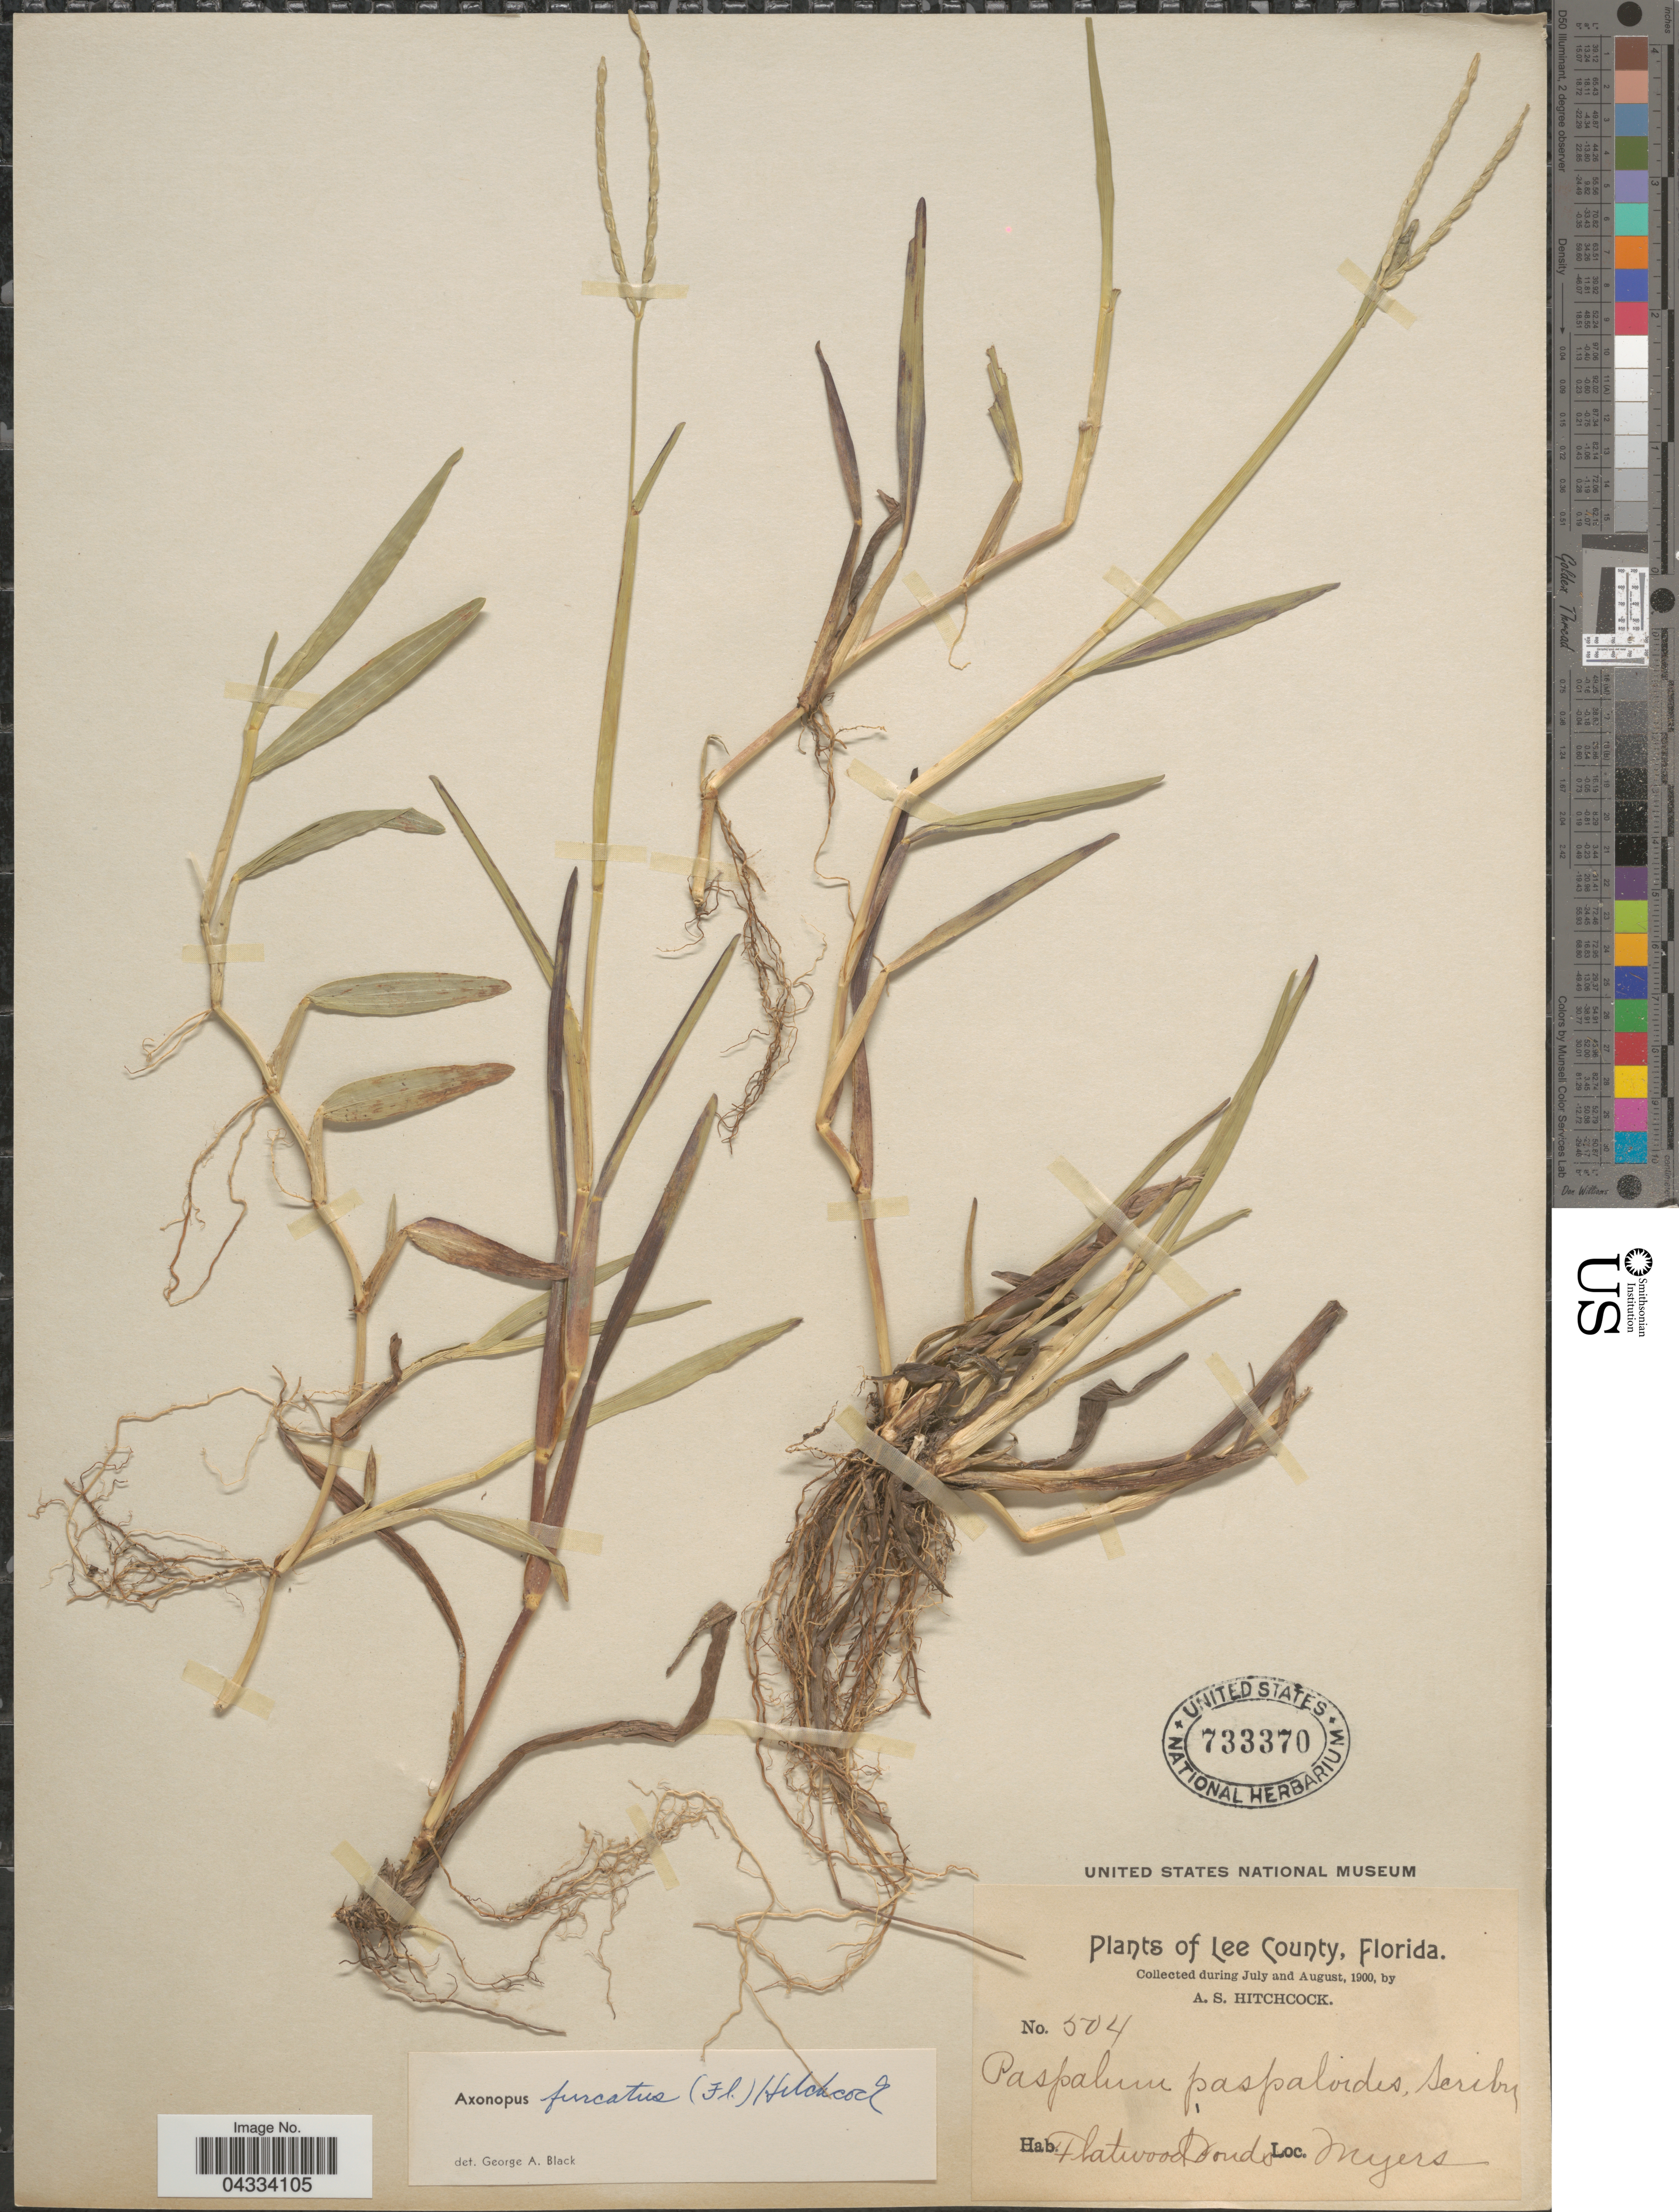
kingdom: Plantae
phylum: Tracheophyta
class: Liliopsida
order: Poales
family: Poaceae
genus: Axonopus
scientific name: Axonopus furcatus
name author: (Flüggé) Hitchc.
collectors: A. S. Hitchcock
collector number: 504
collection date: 1900-07/1900-08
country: United States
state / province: Florida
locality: Lee County. Flatwood Ponds. Myers.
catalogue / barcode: US 733370